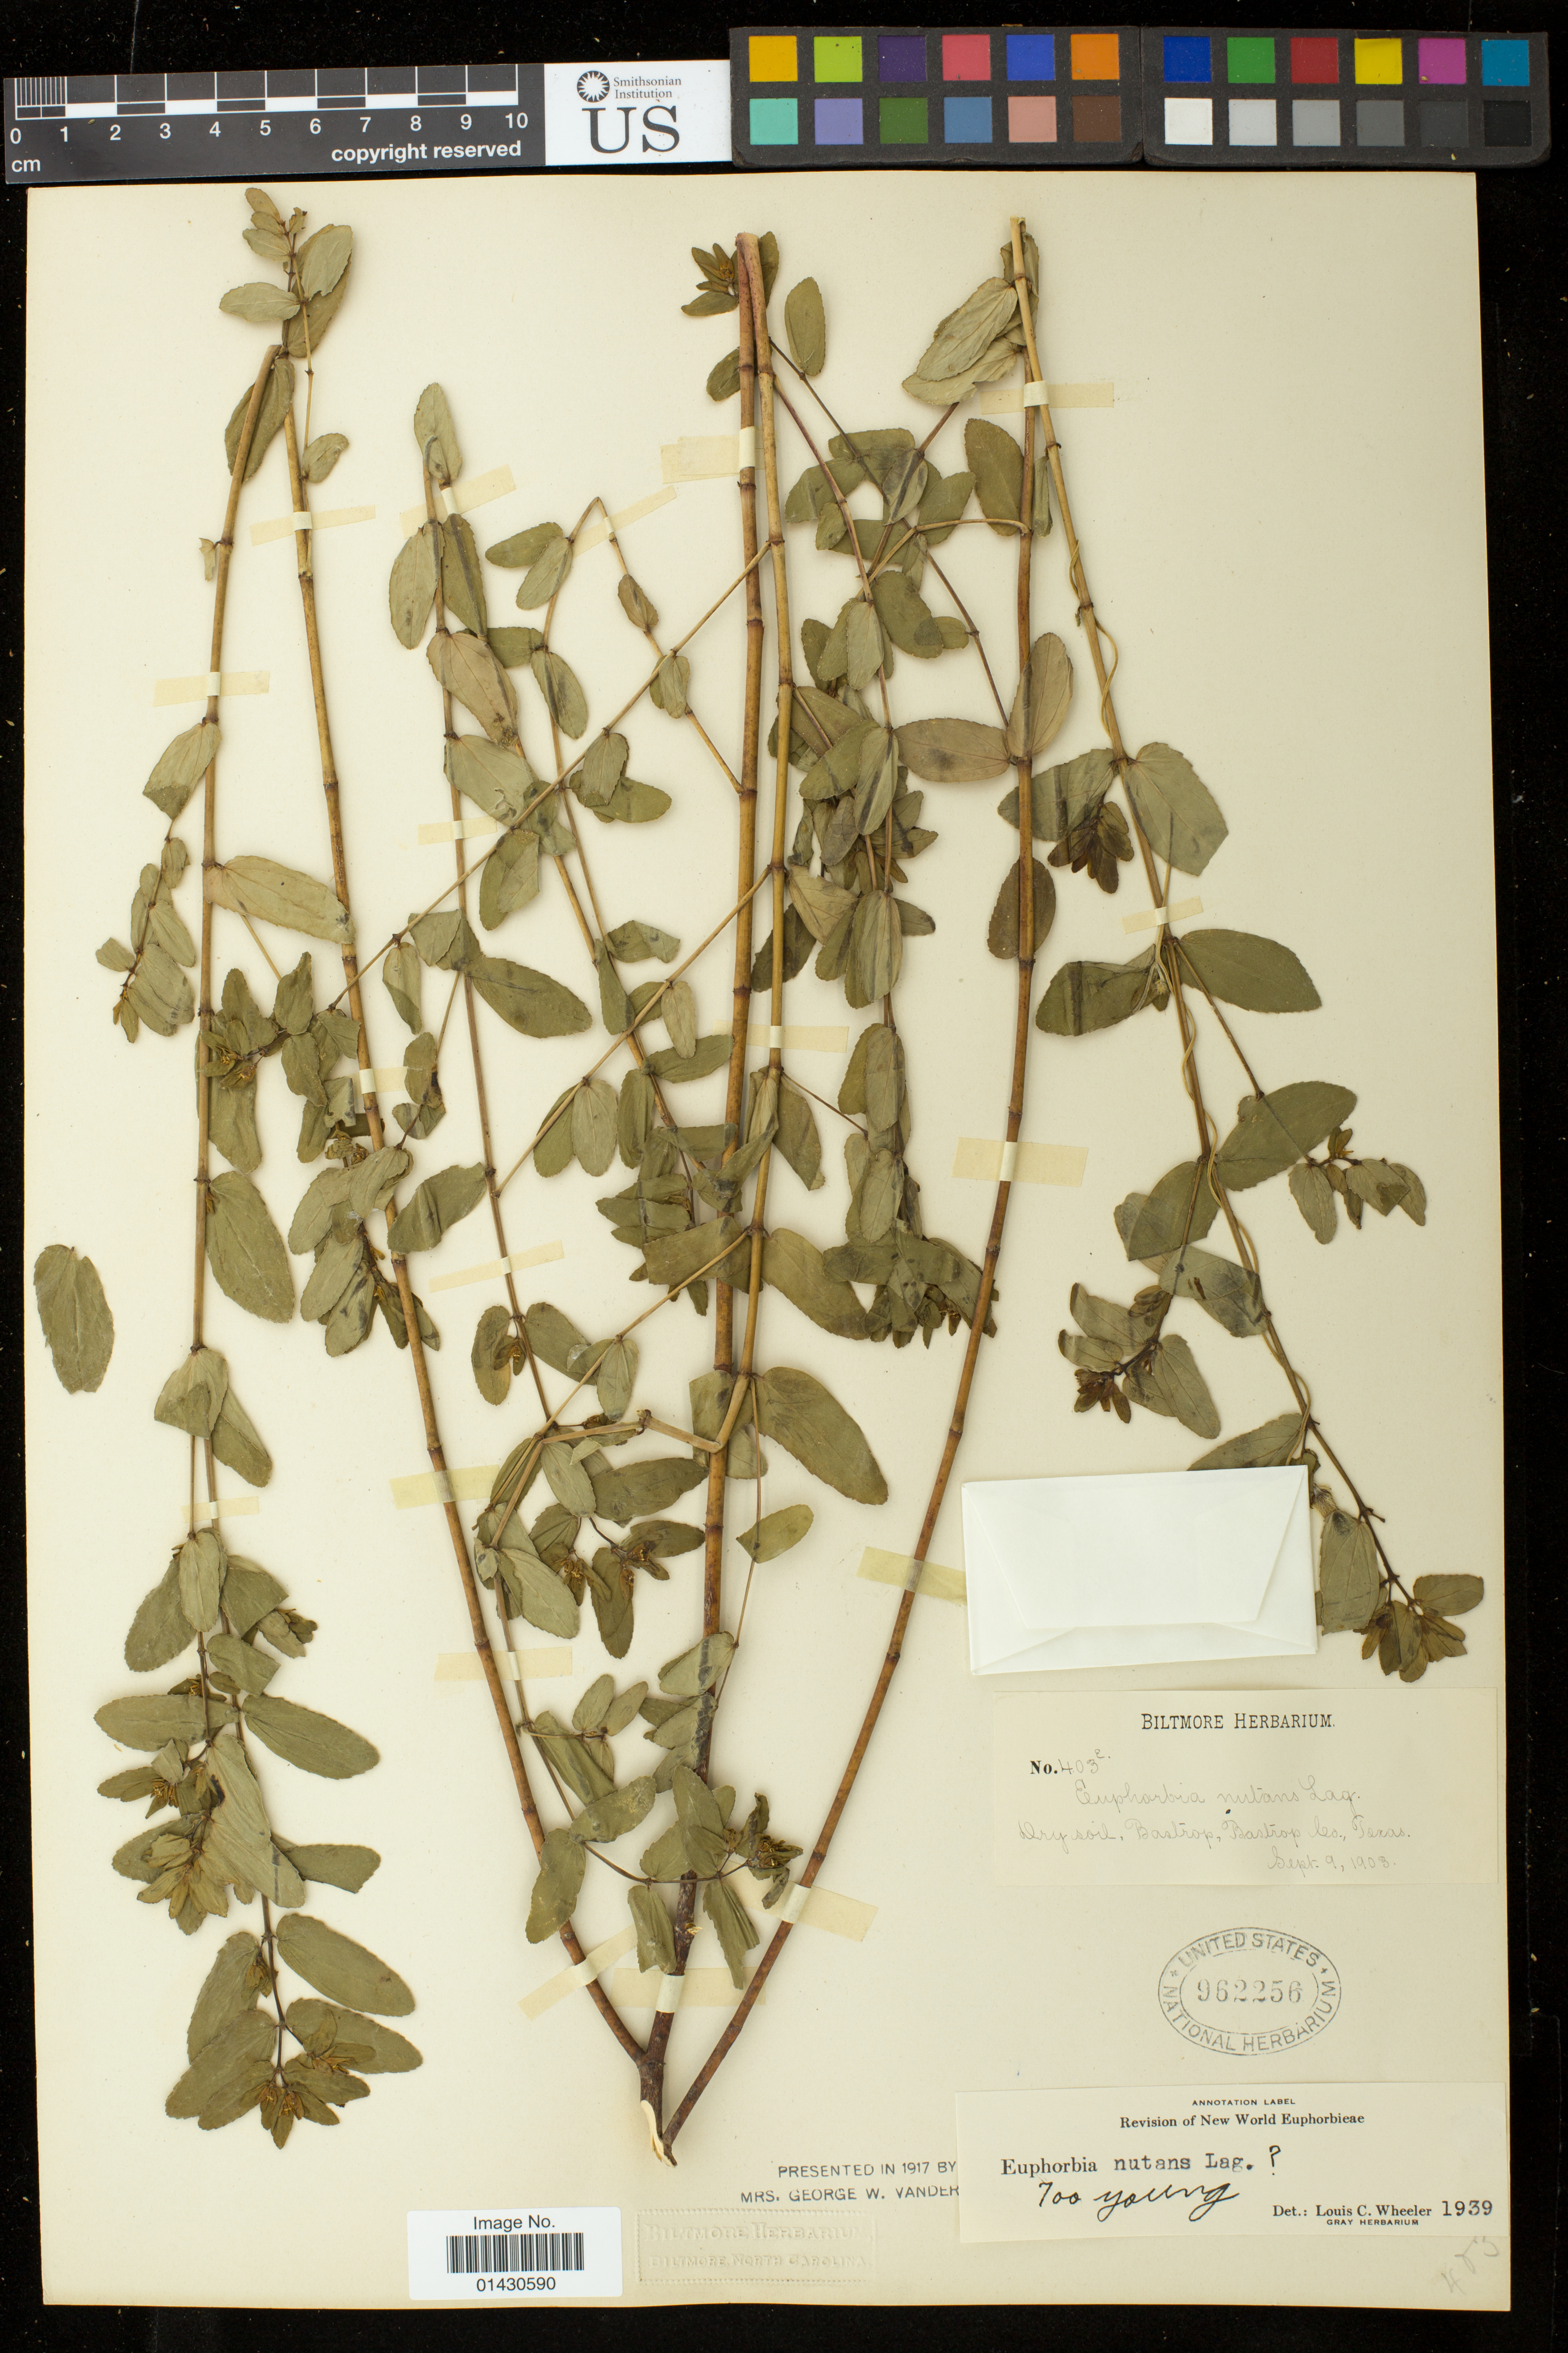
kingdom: Plantae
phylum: Tracheophyta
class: Magnoliopsida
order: Malpighiales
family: Euphorbiaceae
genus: Euphorbia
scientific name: Euphorbia maculata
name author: L.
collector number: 403e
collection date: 1903-09-09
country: United States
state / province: Texas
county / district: Bastrop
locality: Bastrop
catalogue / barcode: US 962256